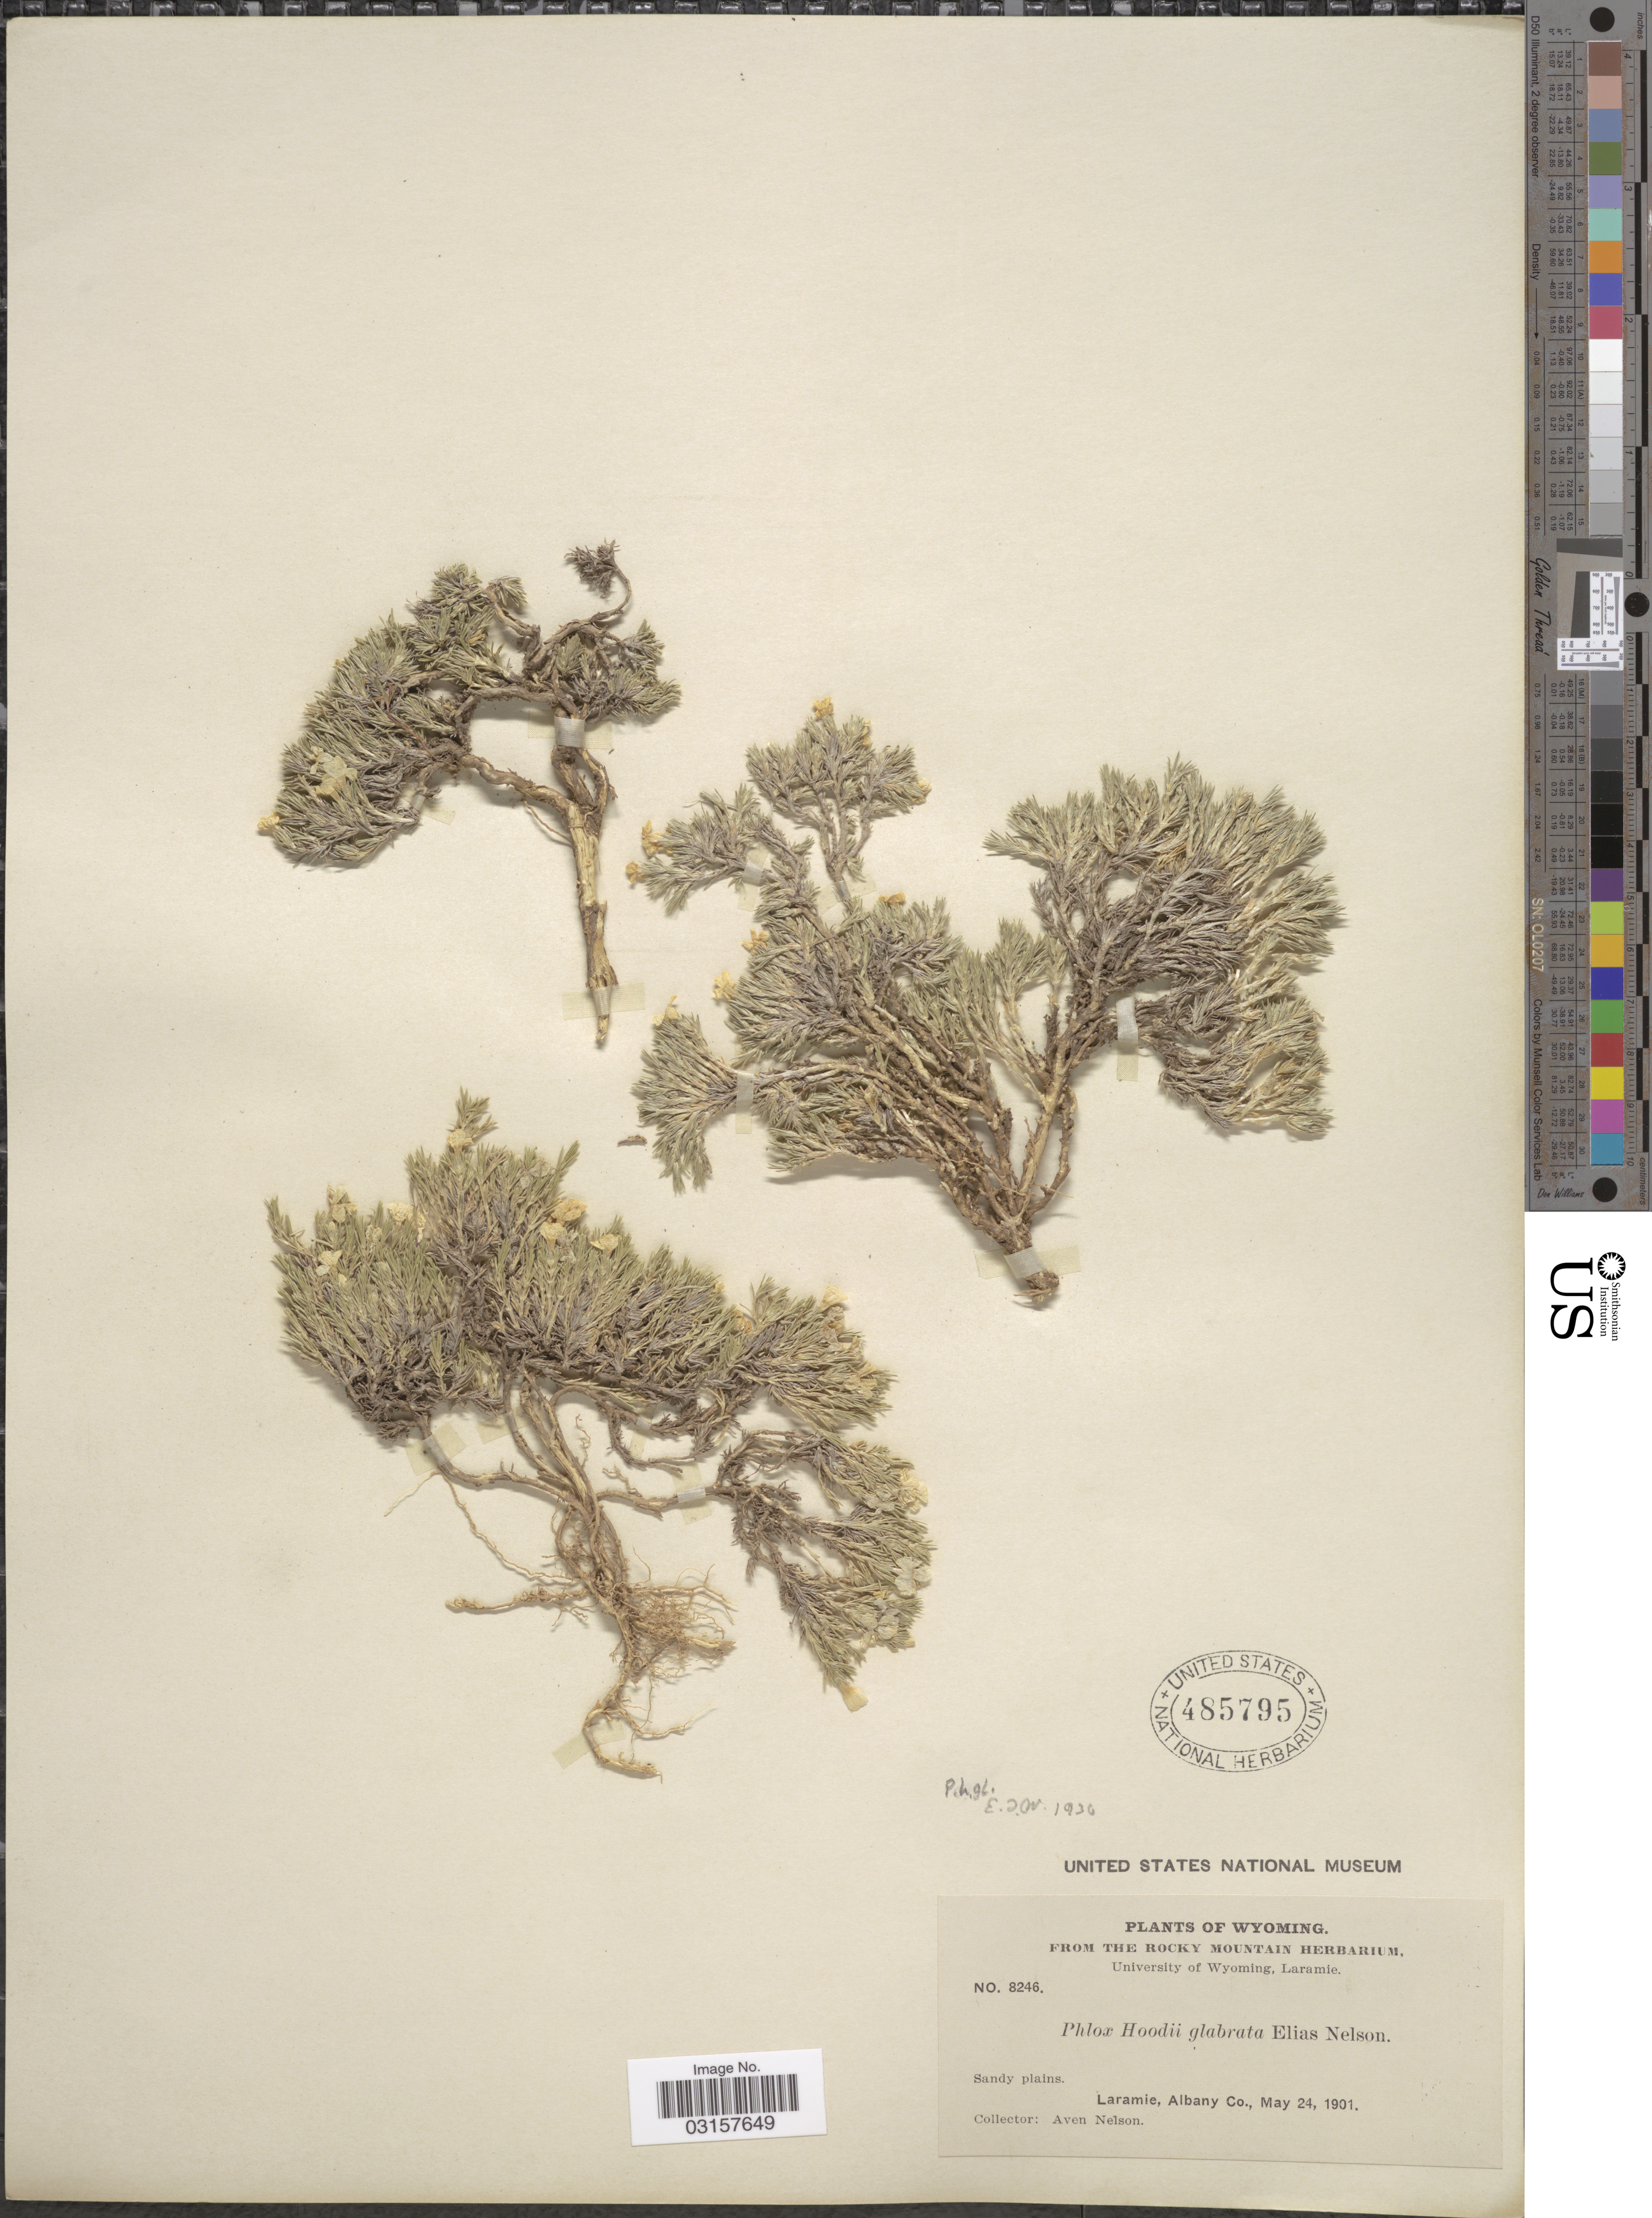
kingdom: Plantae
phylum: Tracheophyta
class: Magnoliopsida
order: Ericales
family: Polemoniaceae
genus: Phlox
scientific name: Phlox hoodii subsp. hoodii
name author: Richardson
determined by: Mayfield, M. H.; Ferguson, C. J.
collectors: A. Nelson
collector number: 8246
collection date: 1901-05-24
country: United States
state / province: Wyoming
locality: Laramie, Albany Co.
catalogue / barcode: US 485795